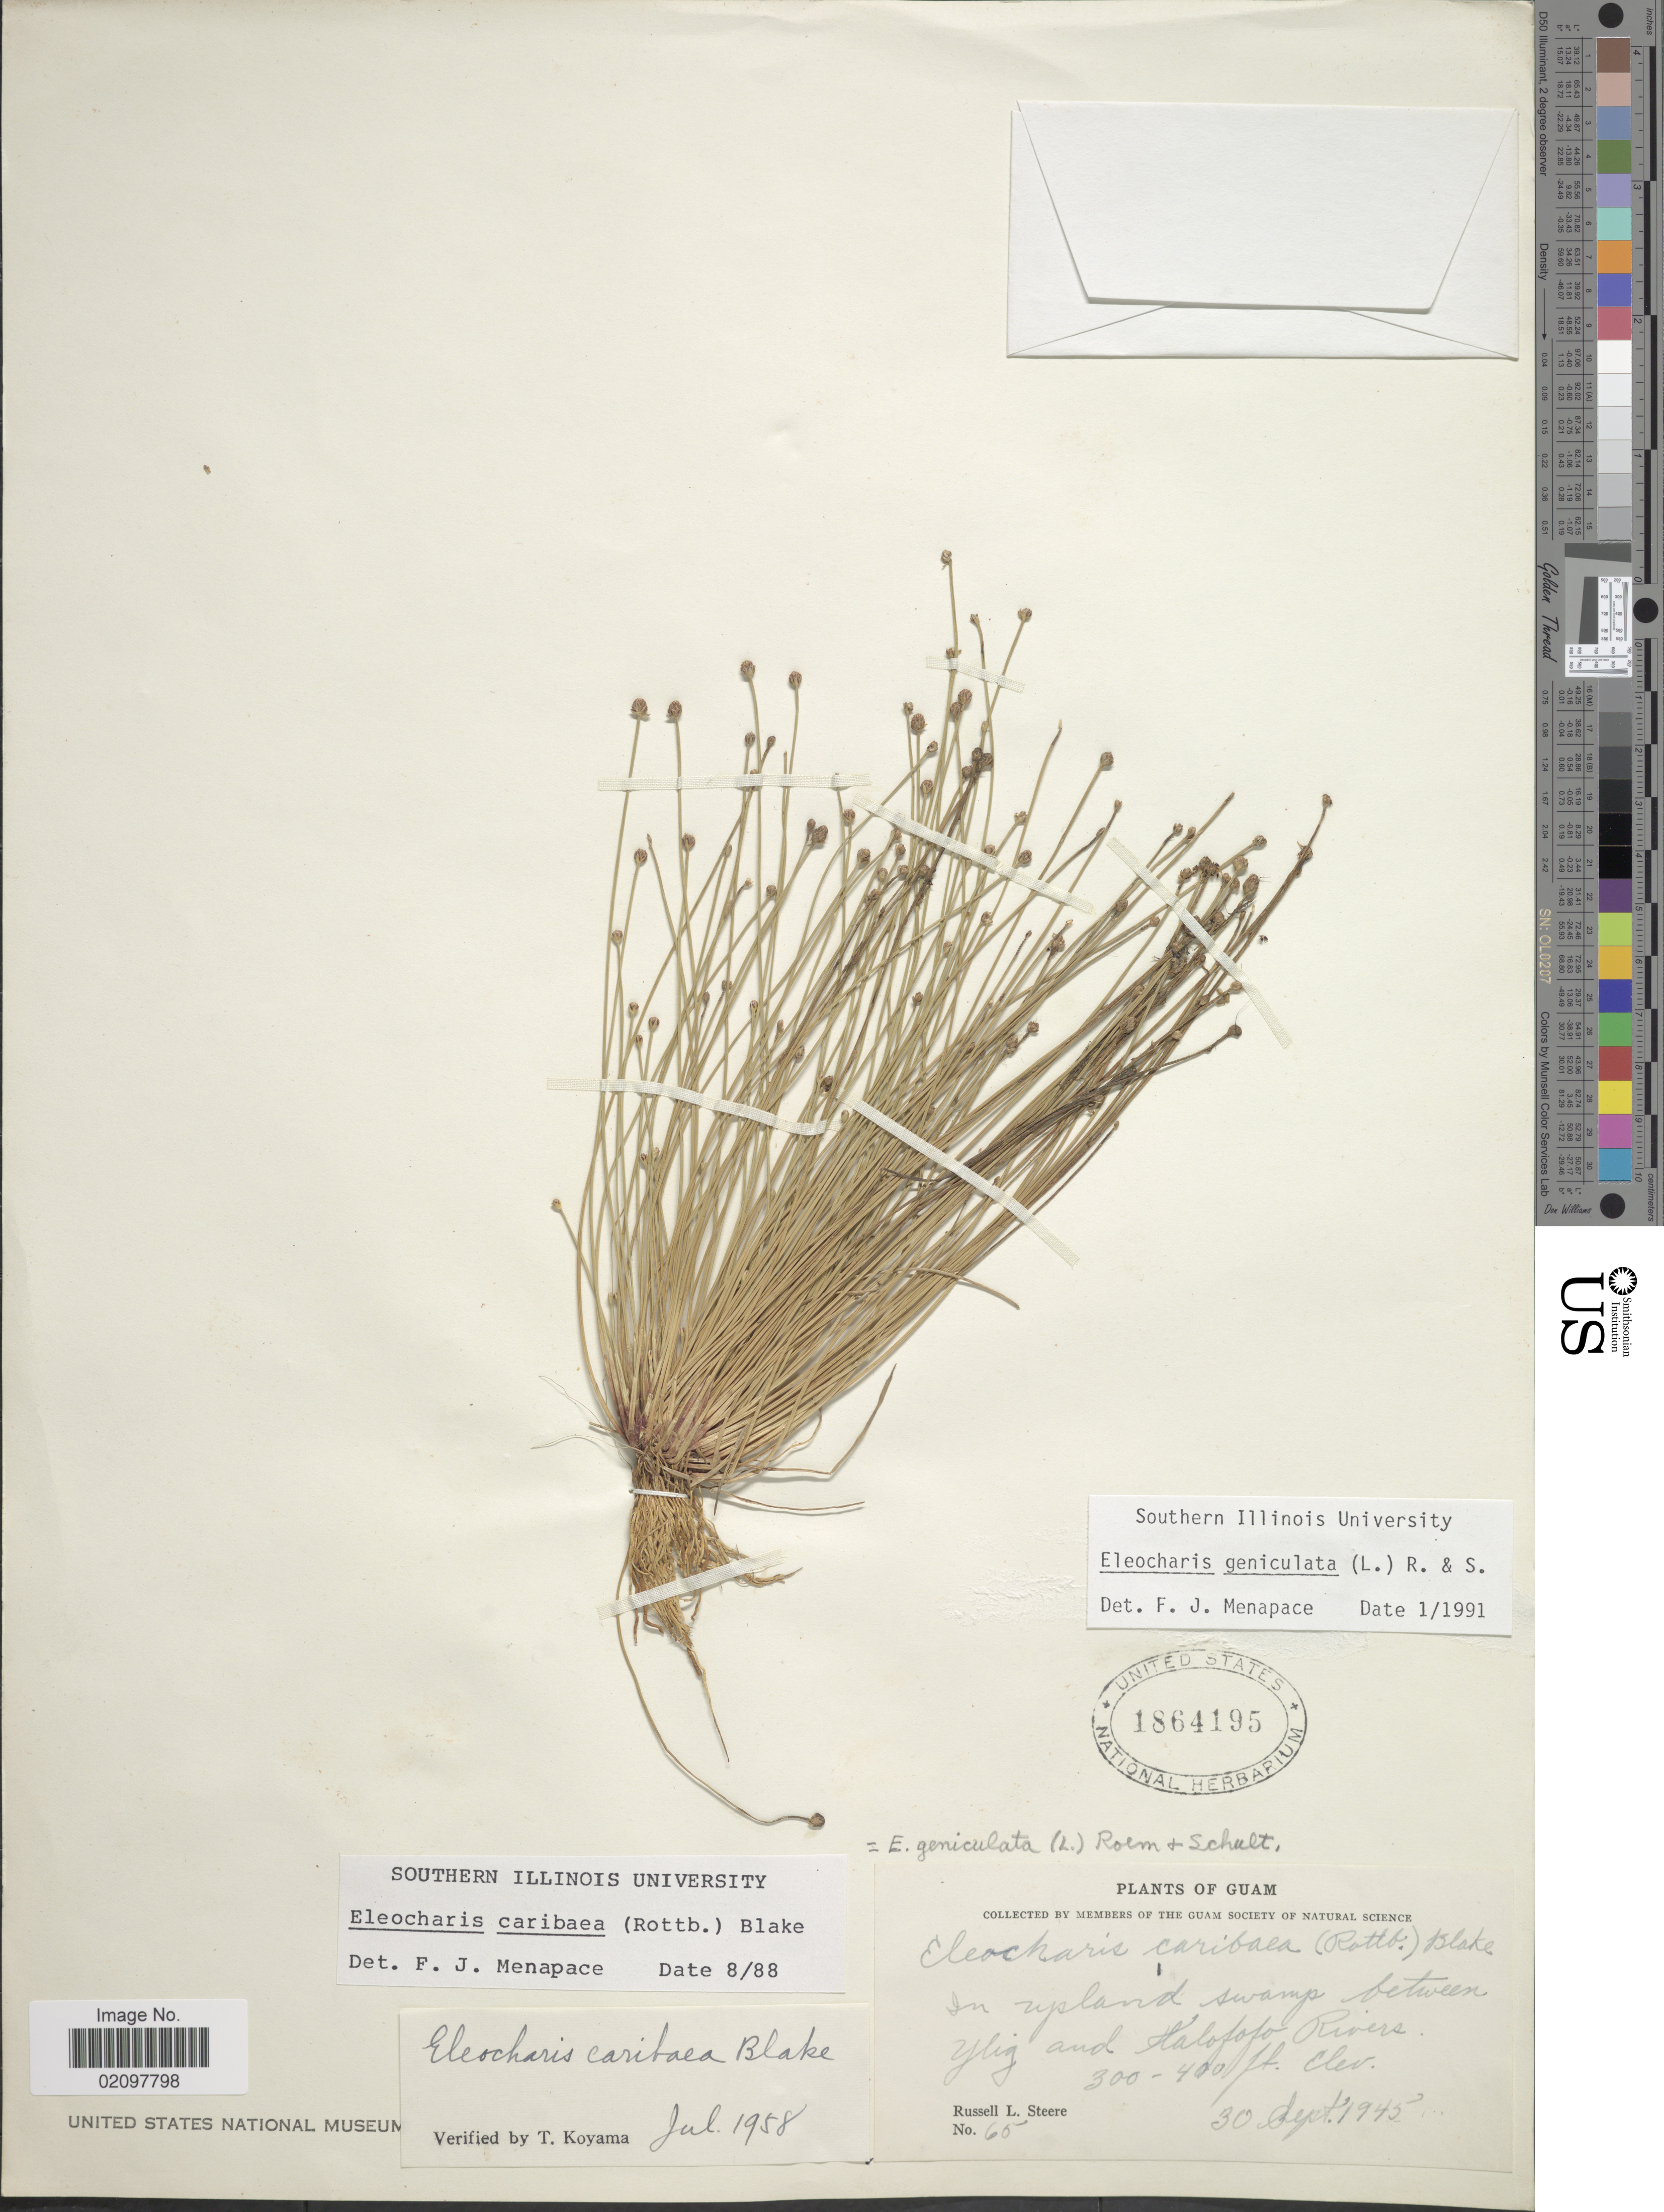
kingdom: Plantae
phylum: Tracheophyta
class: Liliopsida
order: Poales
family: Cyperaceae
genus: Eleocharis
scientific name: Eleocharis geniculata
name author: (L.) Roem. & Schult.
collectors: R. L. Steere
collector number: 65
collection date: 1945-09-30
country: Guam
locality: In upland swamp between Ylig and Halofofo Rivers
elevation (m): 91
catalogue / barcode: US 1864195